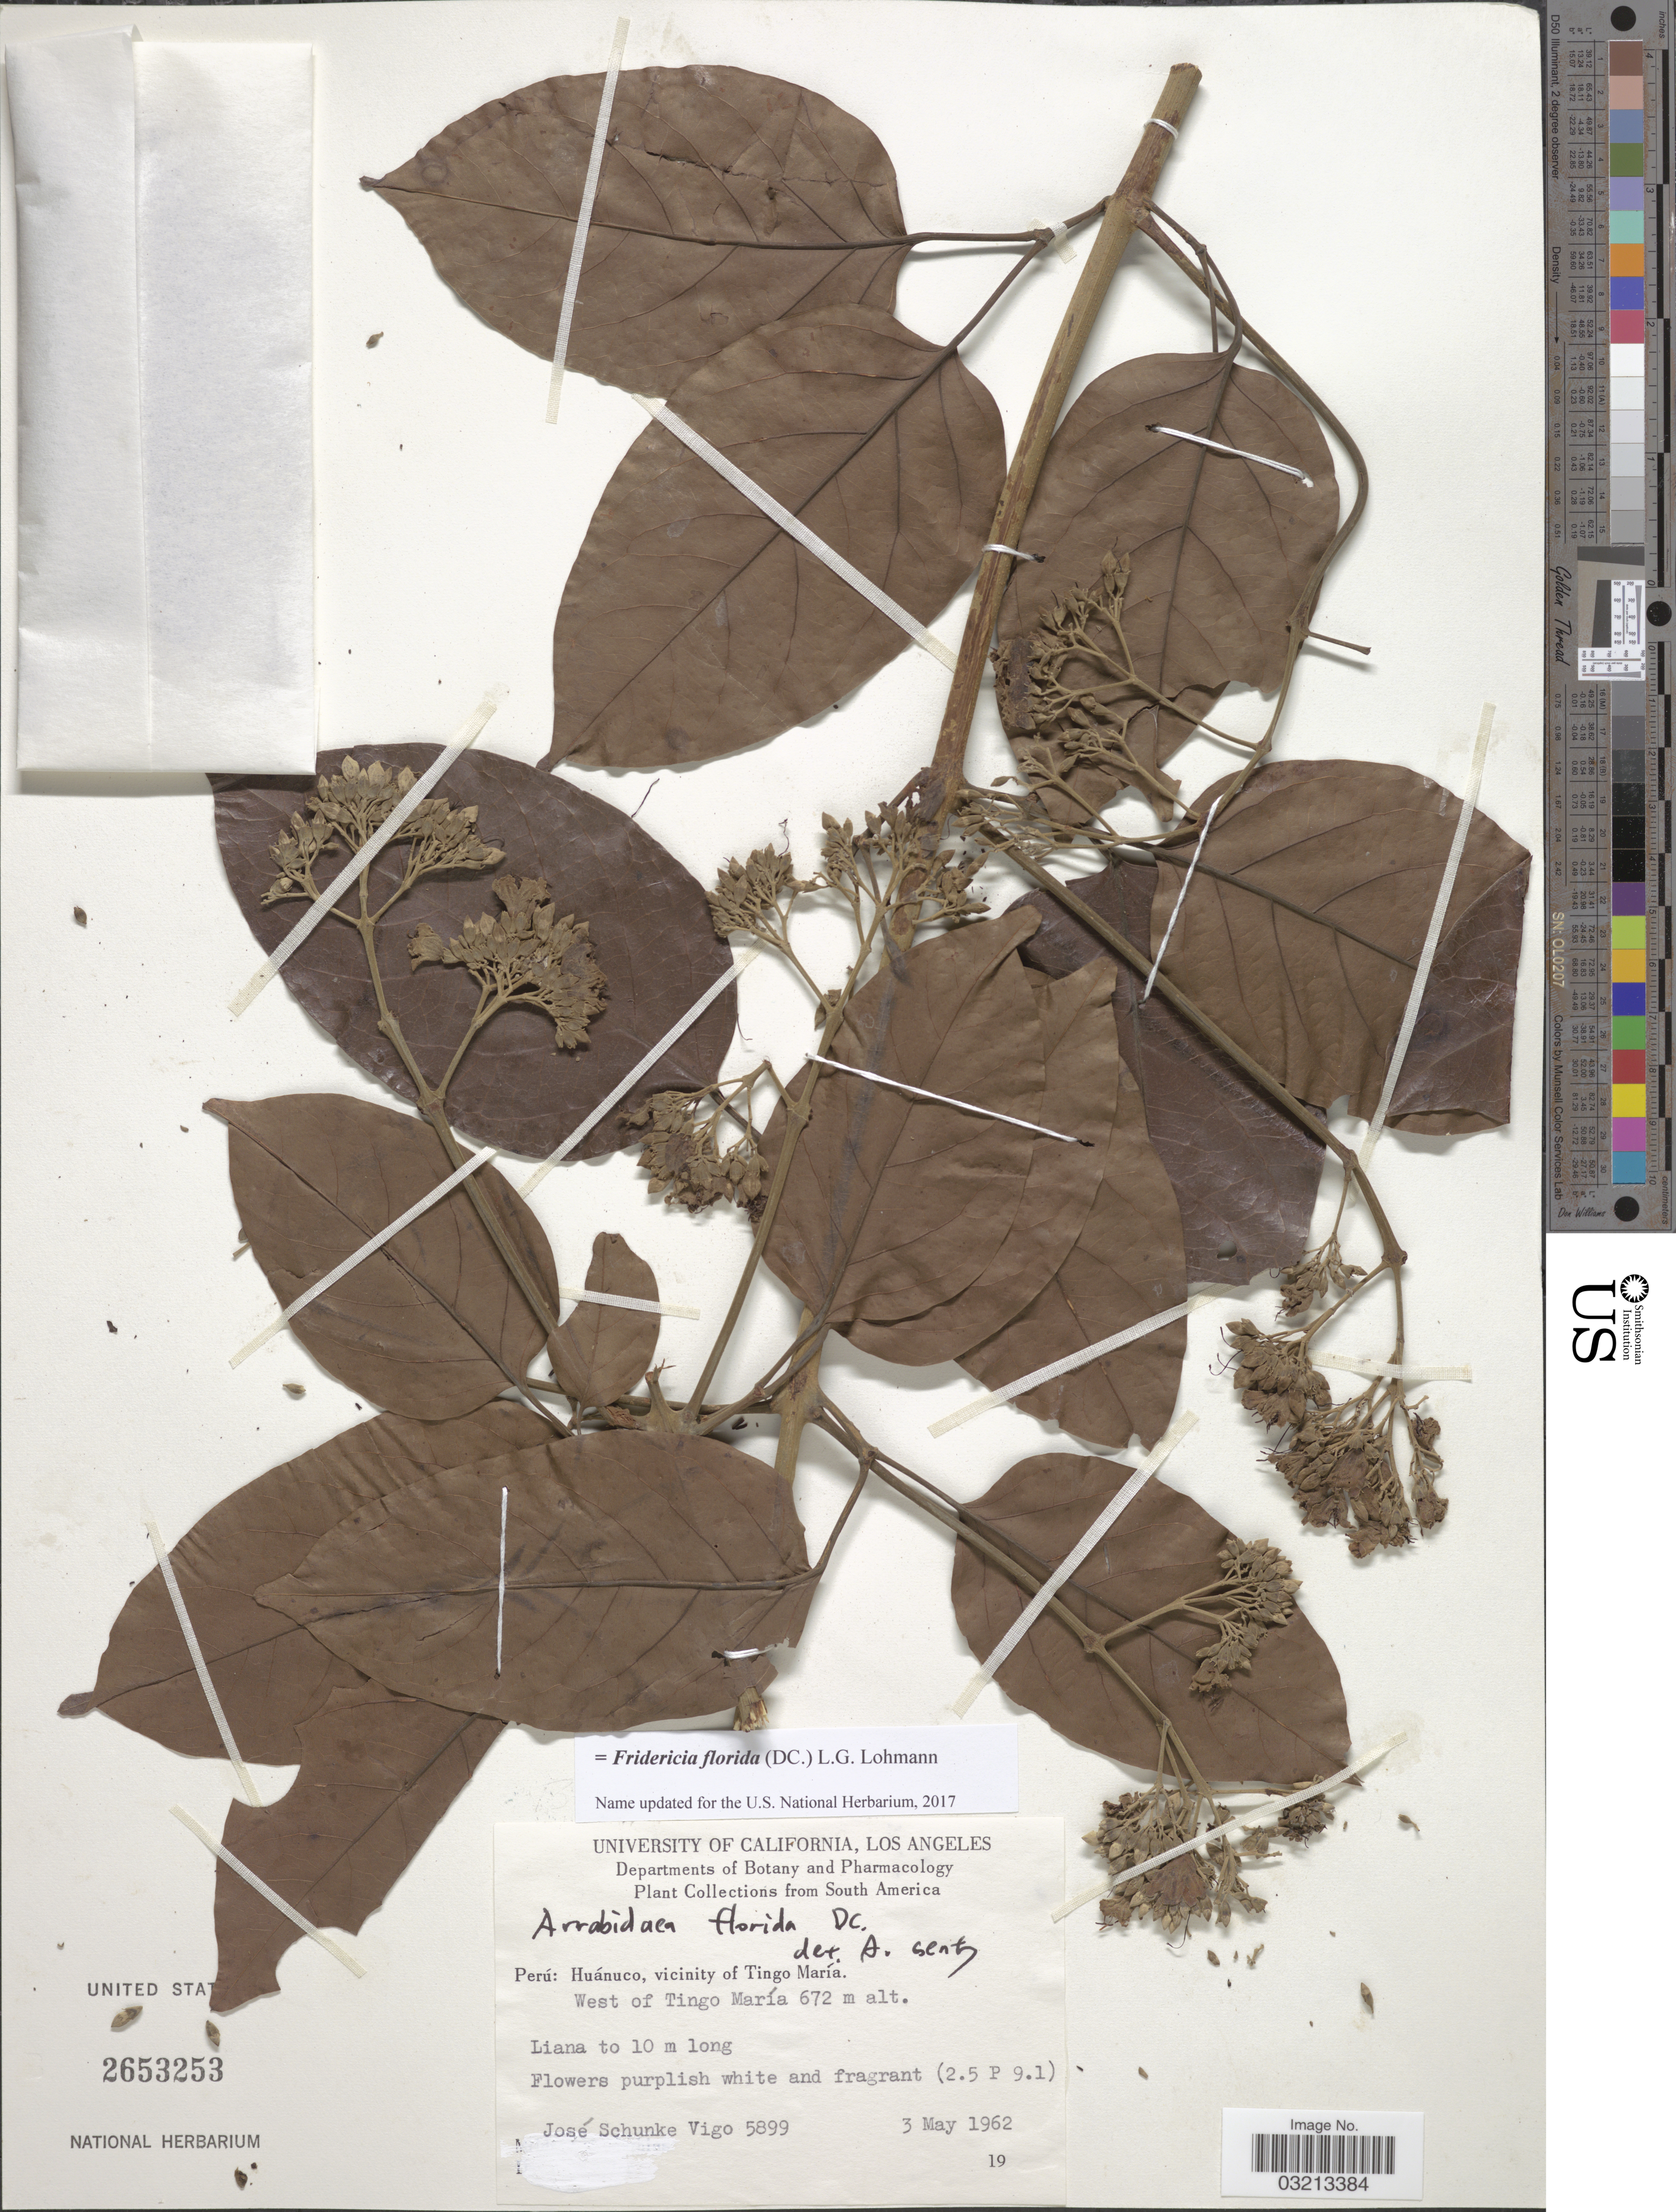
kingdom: Plantae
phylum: Tracheophyta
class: Magnoliopsida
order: Lamiales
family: Bignoniaceae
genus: Fridericia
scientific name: Fridericia florida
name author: (DC.) L.G. Lohmann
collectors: J. Schunke Vigo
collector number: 5899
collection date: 1962-05-03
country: Peru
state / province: Huánuco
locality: Vicinity of Tingo María. West of Tingo María.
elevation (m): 672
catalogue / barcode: US 2653253